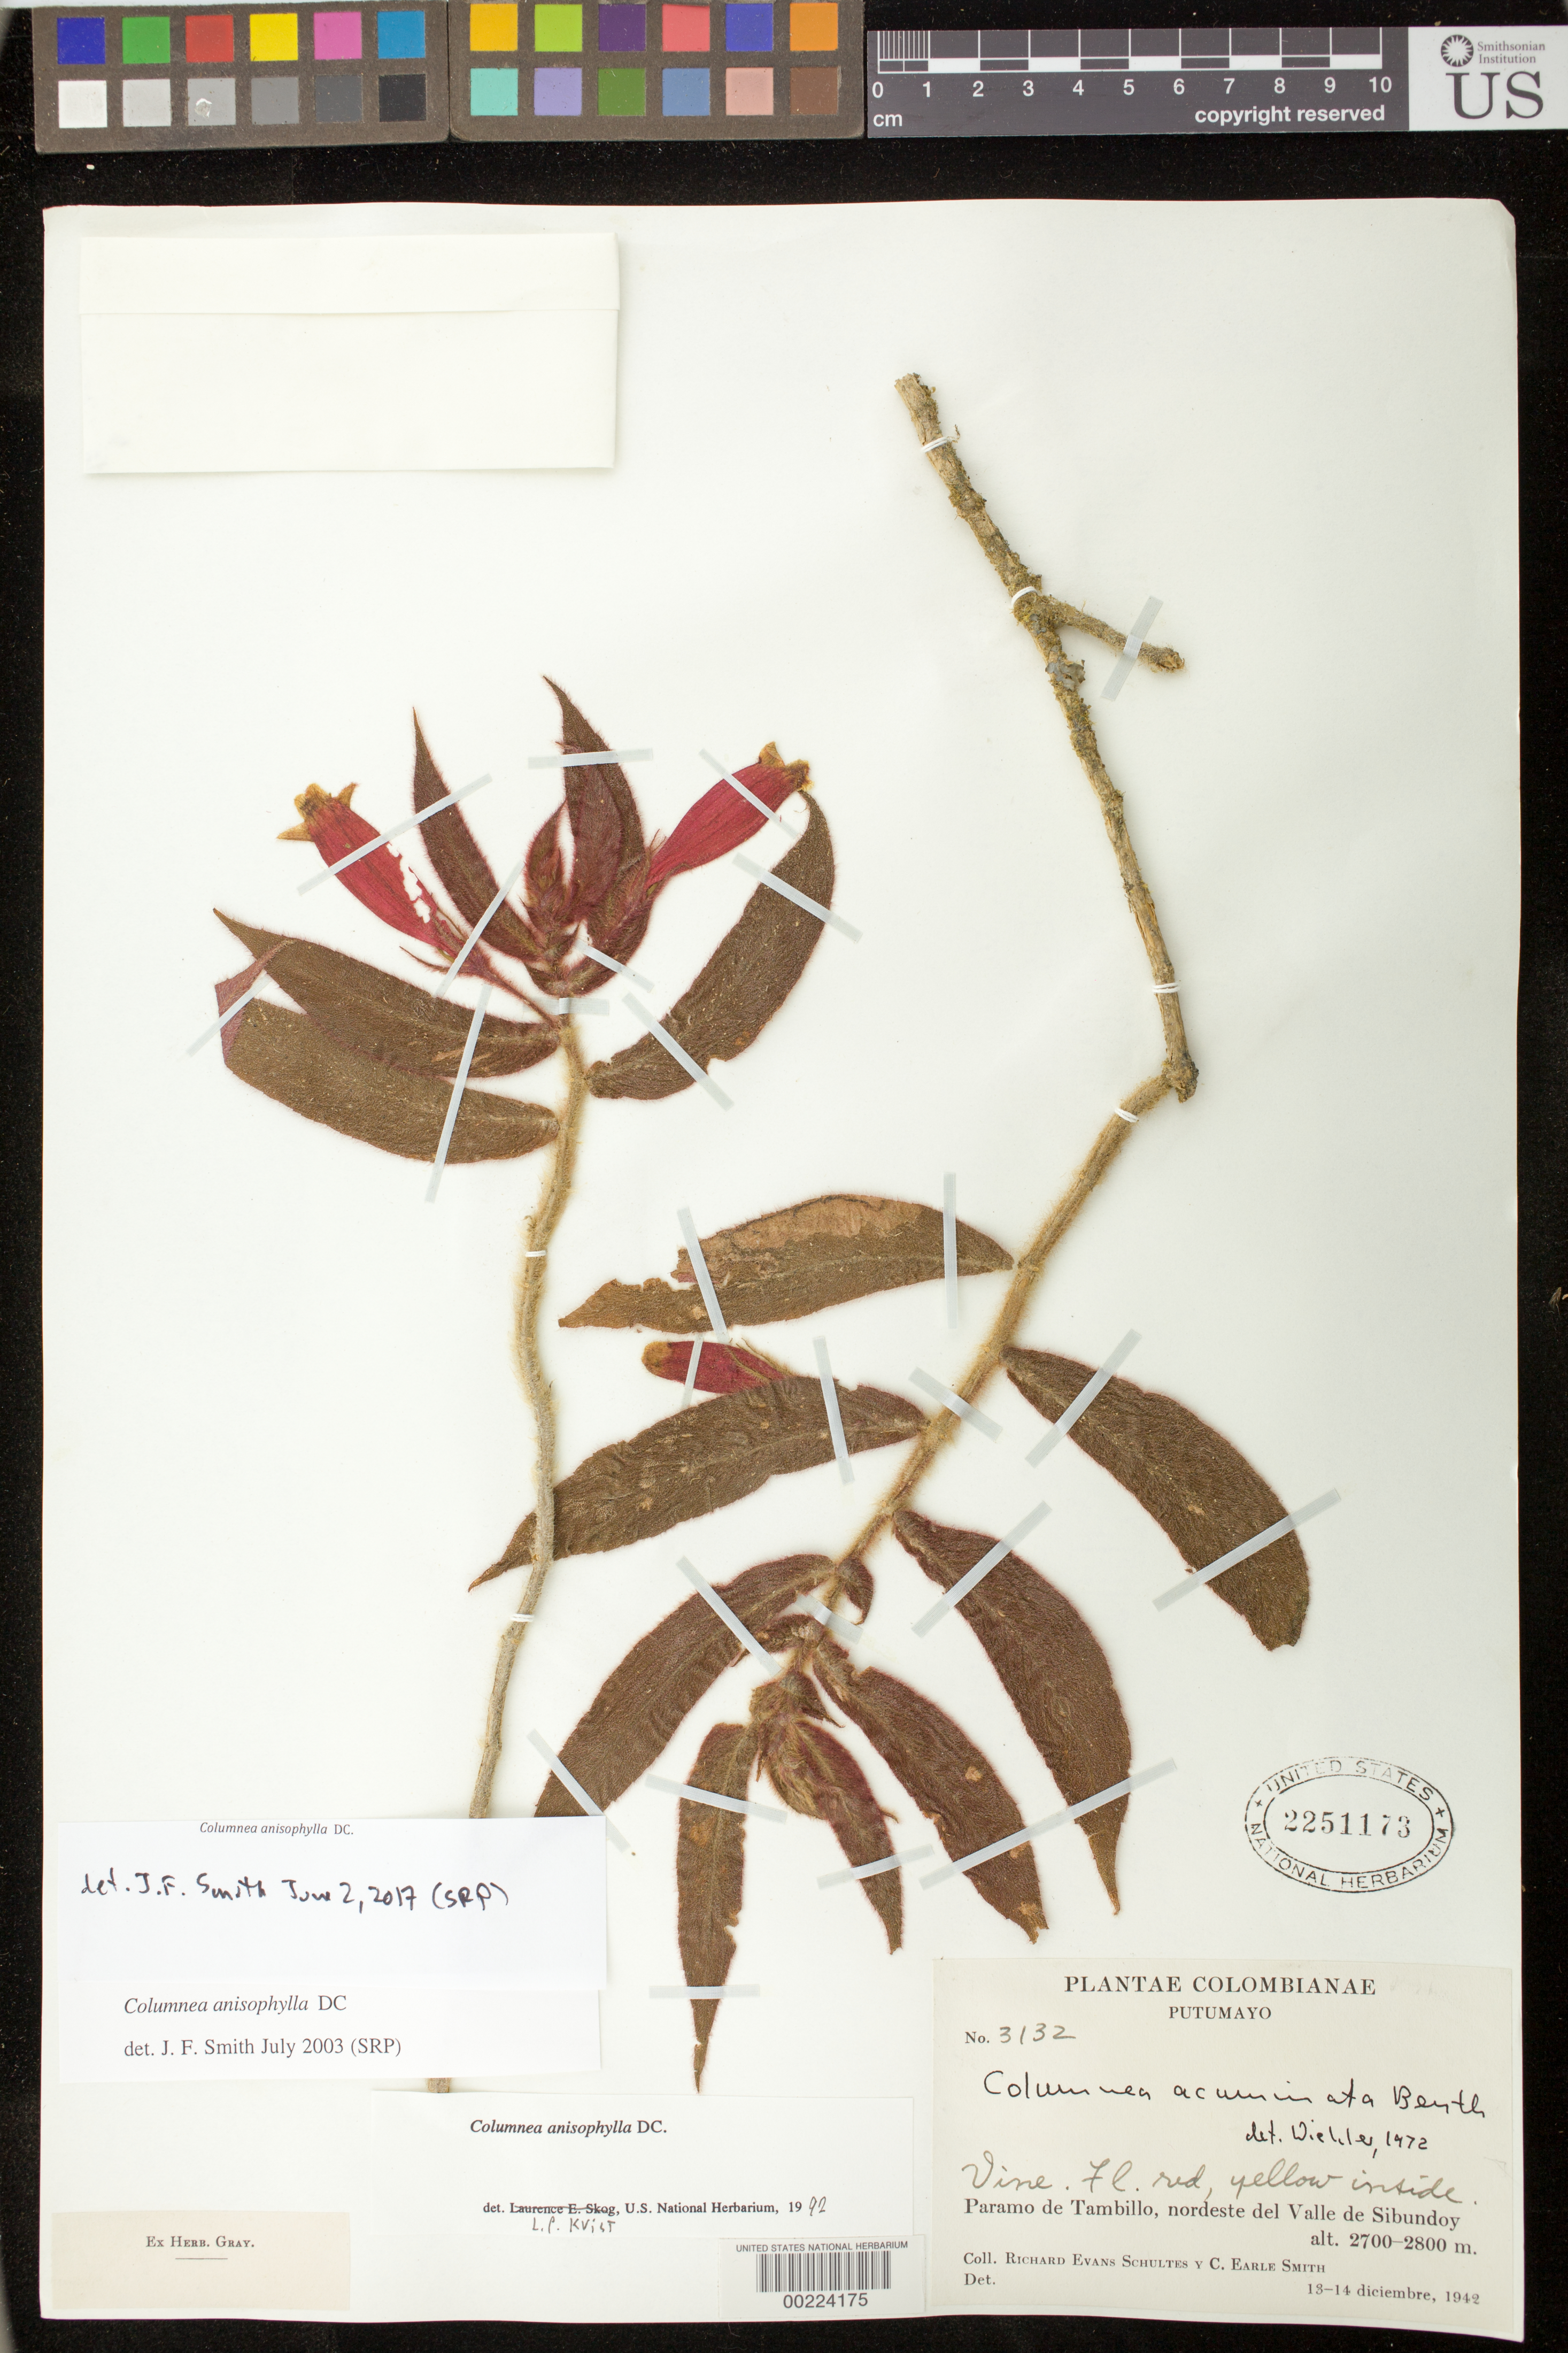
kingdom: Plantae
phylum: Tracheophyta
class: Magnoliopsida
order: Lamiales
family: Gesneriaceae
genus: Columnea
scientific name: Columnea anisophylla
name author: DC.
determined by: Smith, J. F.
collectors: R. E. Schultes & C. E. Smith Jr.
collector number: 3132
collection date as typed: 13-14 Dec 1942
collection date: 1942-12-13/1942-12-14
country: Colombia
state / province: Putumayo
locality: Paramo de Tambillo, NE of the valley of Sibundoy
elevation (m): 2700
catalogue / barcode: US 2251173